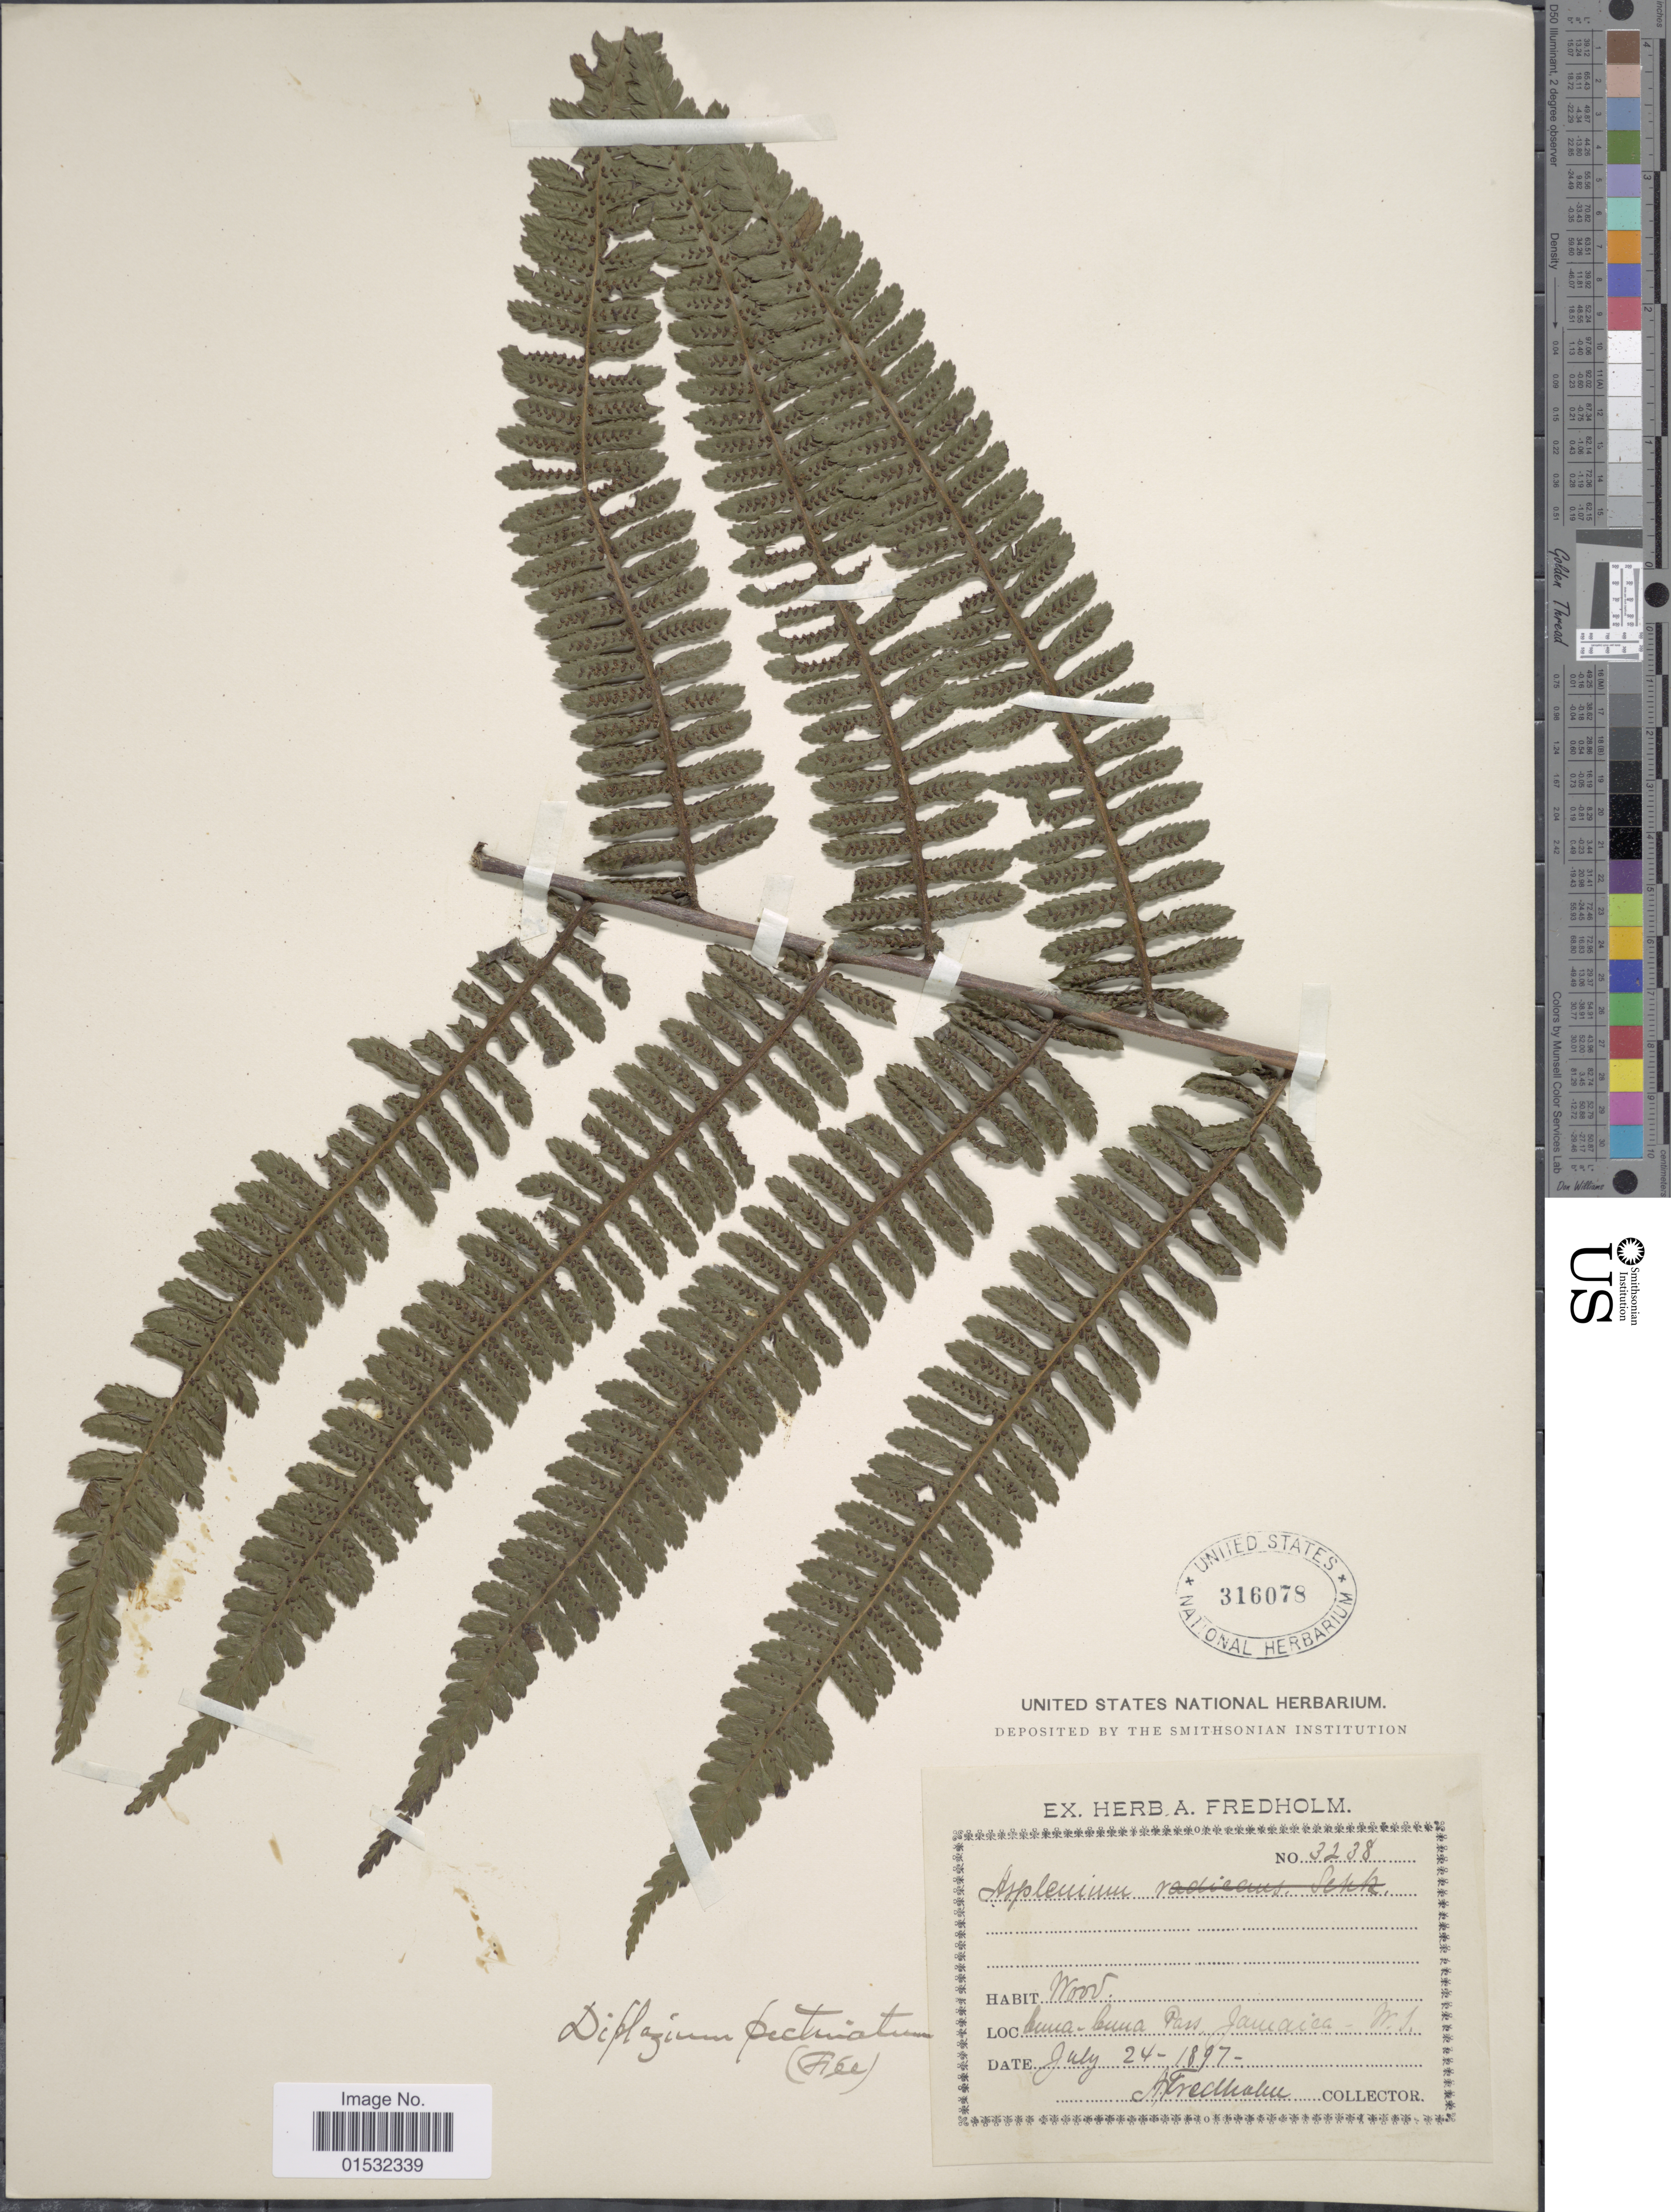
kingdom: Plantae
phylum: Tracheophyta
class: Polypodiopsida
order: Polypodiales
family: Athyriaceae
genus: Diplazium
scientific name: Diplazium pectinatum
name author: (Fée) C. Chr.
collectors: A. Fredholm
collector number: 3238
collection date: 1897-07-24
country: Jamaica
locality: Cuna - Cuna Pass. W. I.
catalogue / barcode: US 316078